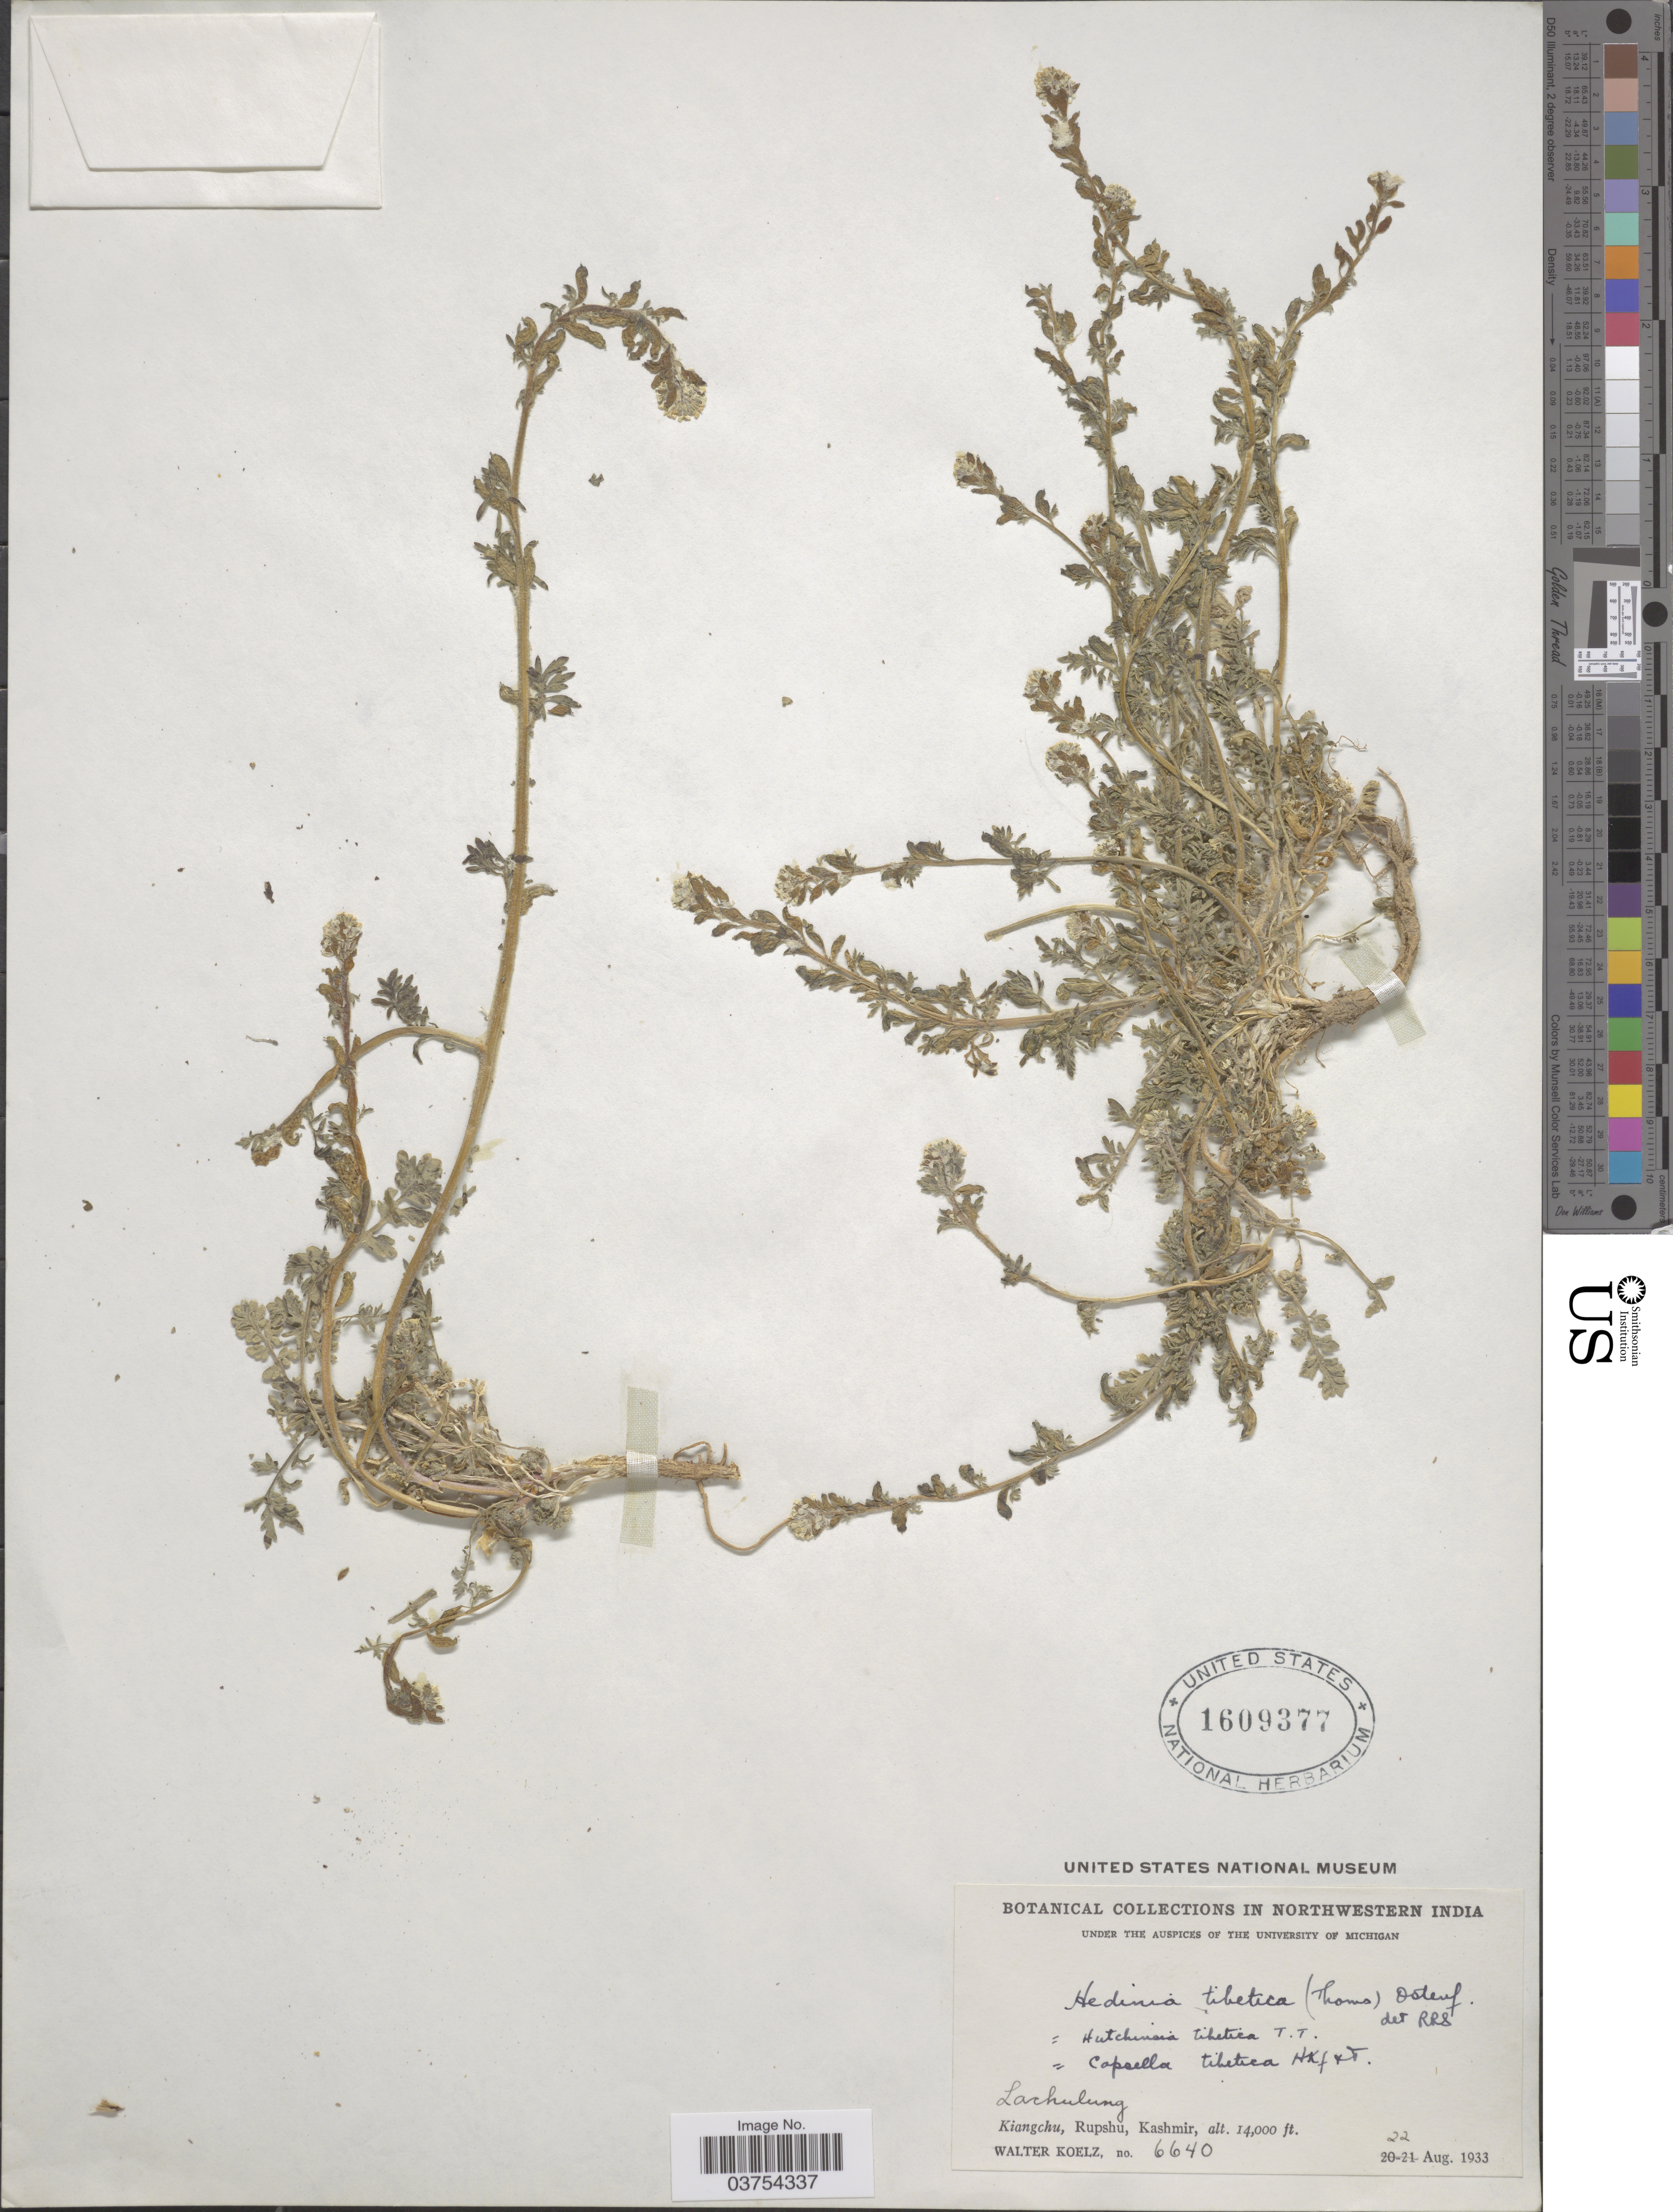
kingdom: Plantae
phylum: Tracheophyta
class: Magnoliopsida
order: Brassicales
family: Brassicaceae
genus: Smelowskia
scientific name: Smelowskia tibetica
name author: Lipsky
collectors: W. N. Koelz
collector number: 6640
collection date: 1933-08-22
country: India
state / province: Jammu and Kashmir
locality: Northwestern India. Lachulung. Kiangchu, Rupshu, Kashmir.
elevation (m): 4267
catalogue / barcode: US 1609377